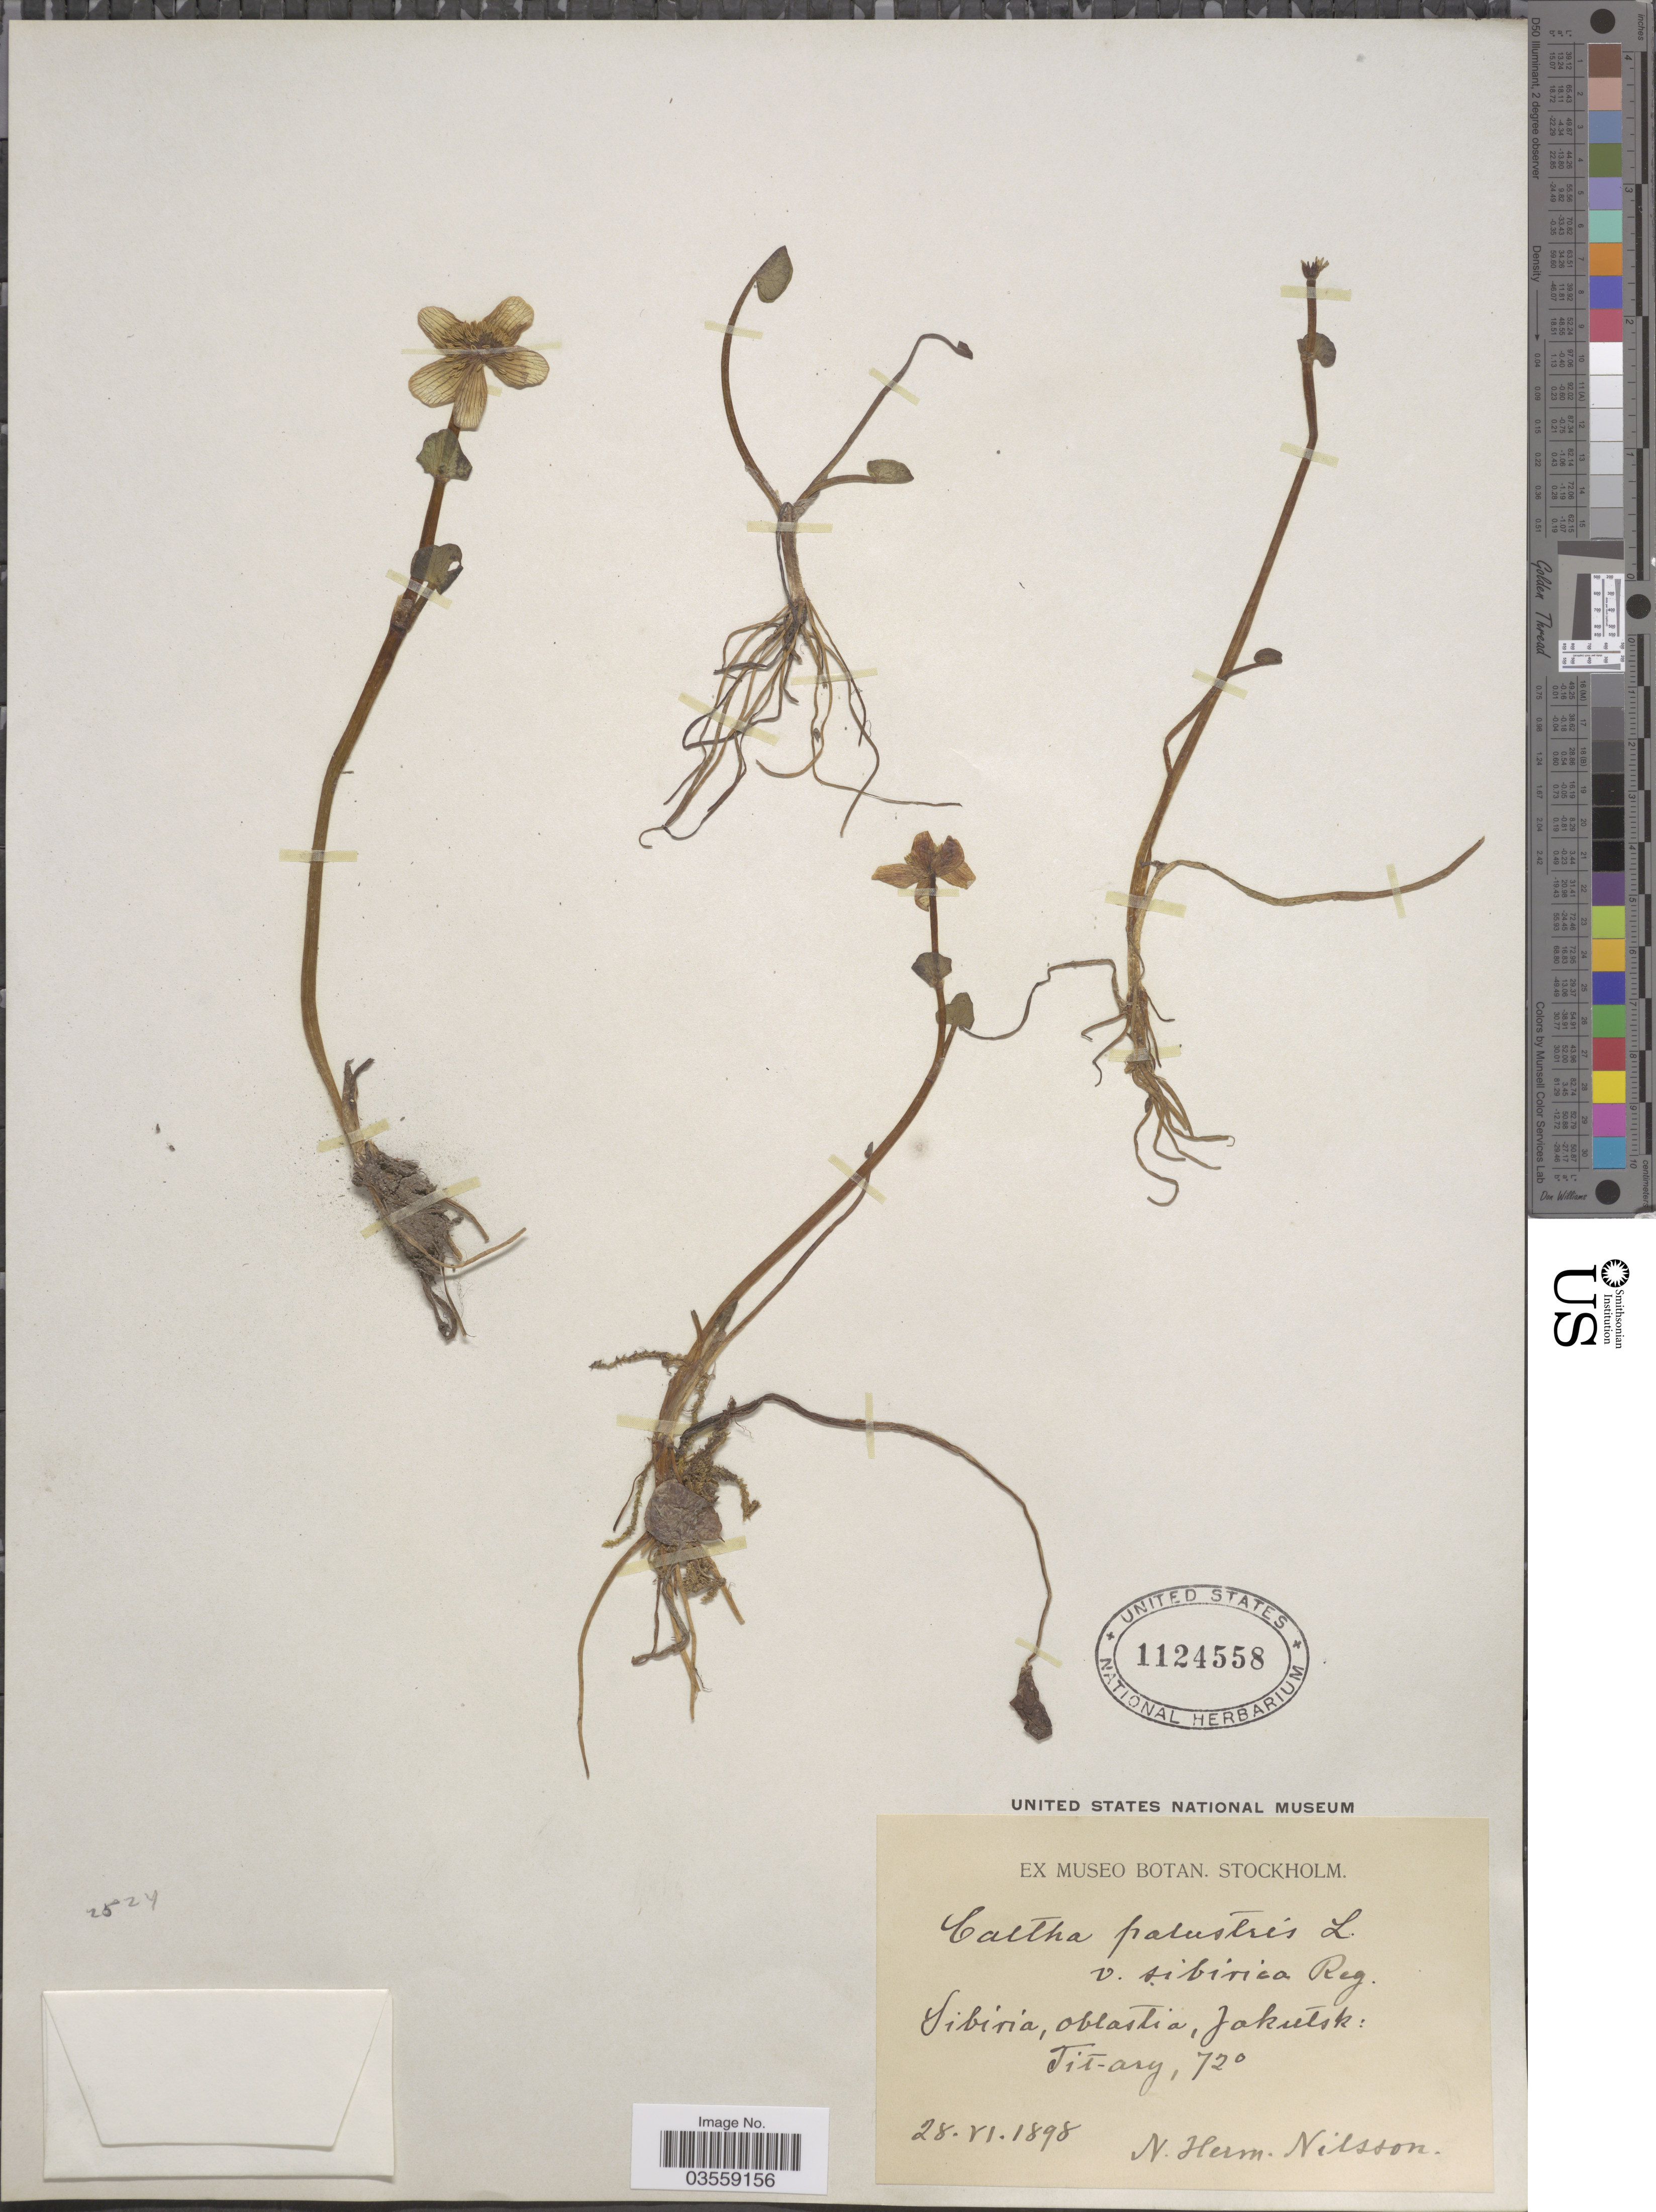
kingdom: Plantae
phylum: Tracheophyta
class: Magnoliopsida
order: Ranunculales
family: Ranunculaceae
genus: Caltha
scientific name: Caltha palustris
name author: L.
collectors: N. H. Nilsson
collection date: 1898-06-28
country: Russian Federation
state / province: Sakha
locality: Sibiria, oblastia, Jakutsk: Tit-ary, 72°.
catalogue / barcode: US 1124558